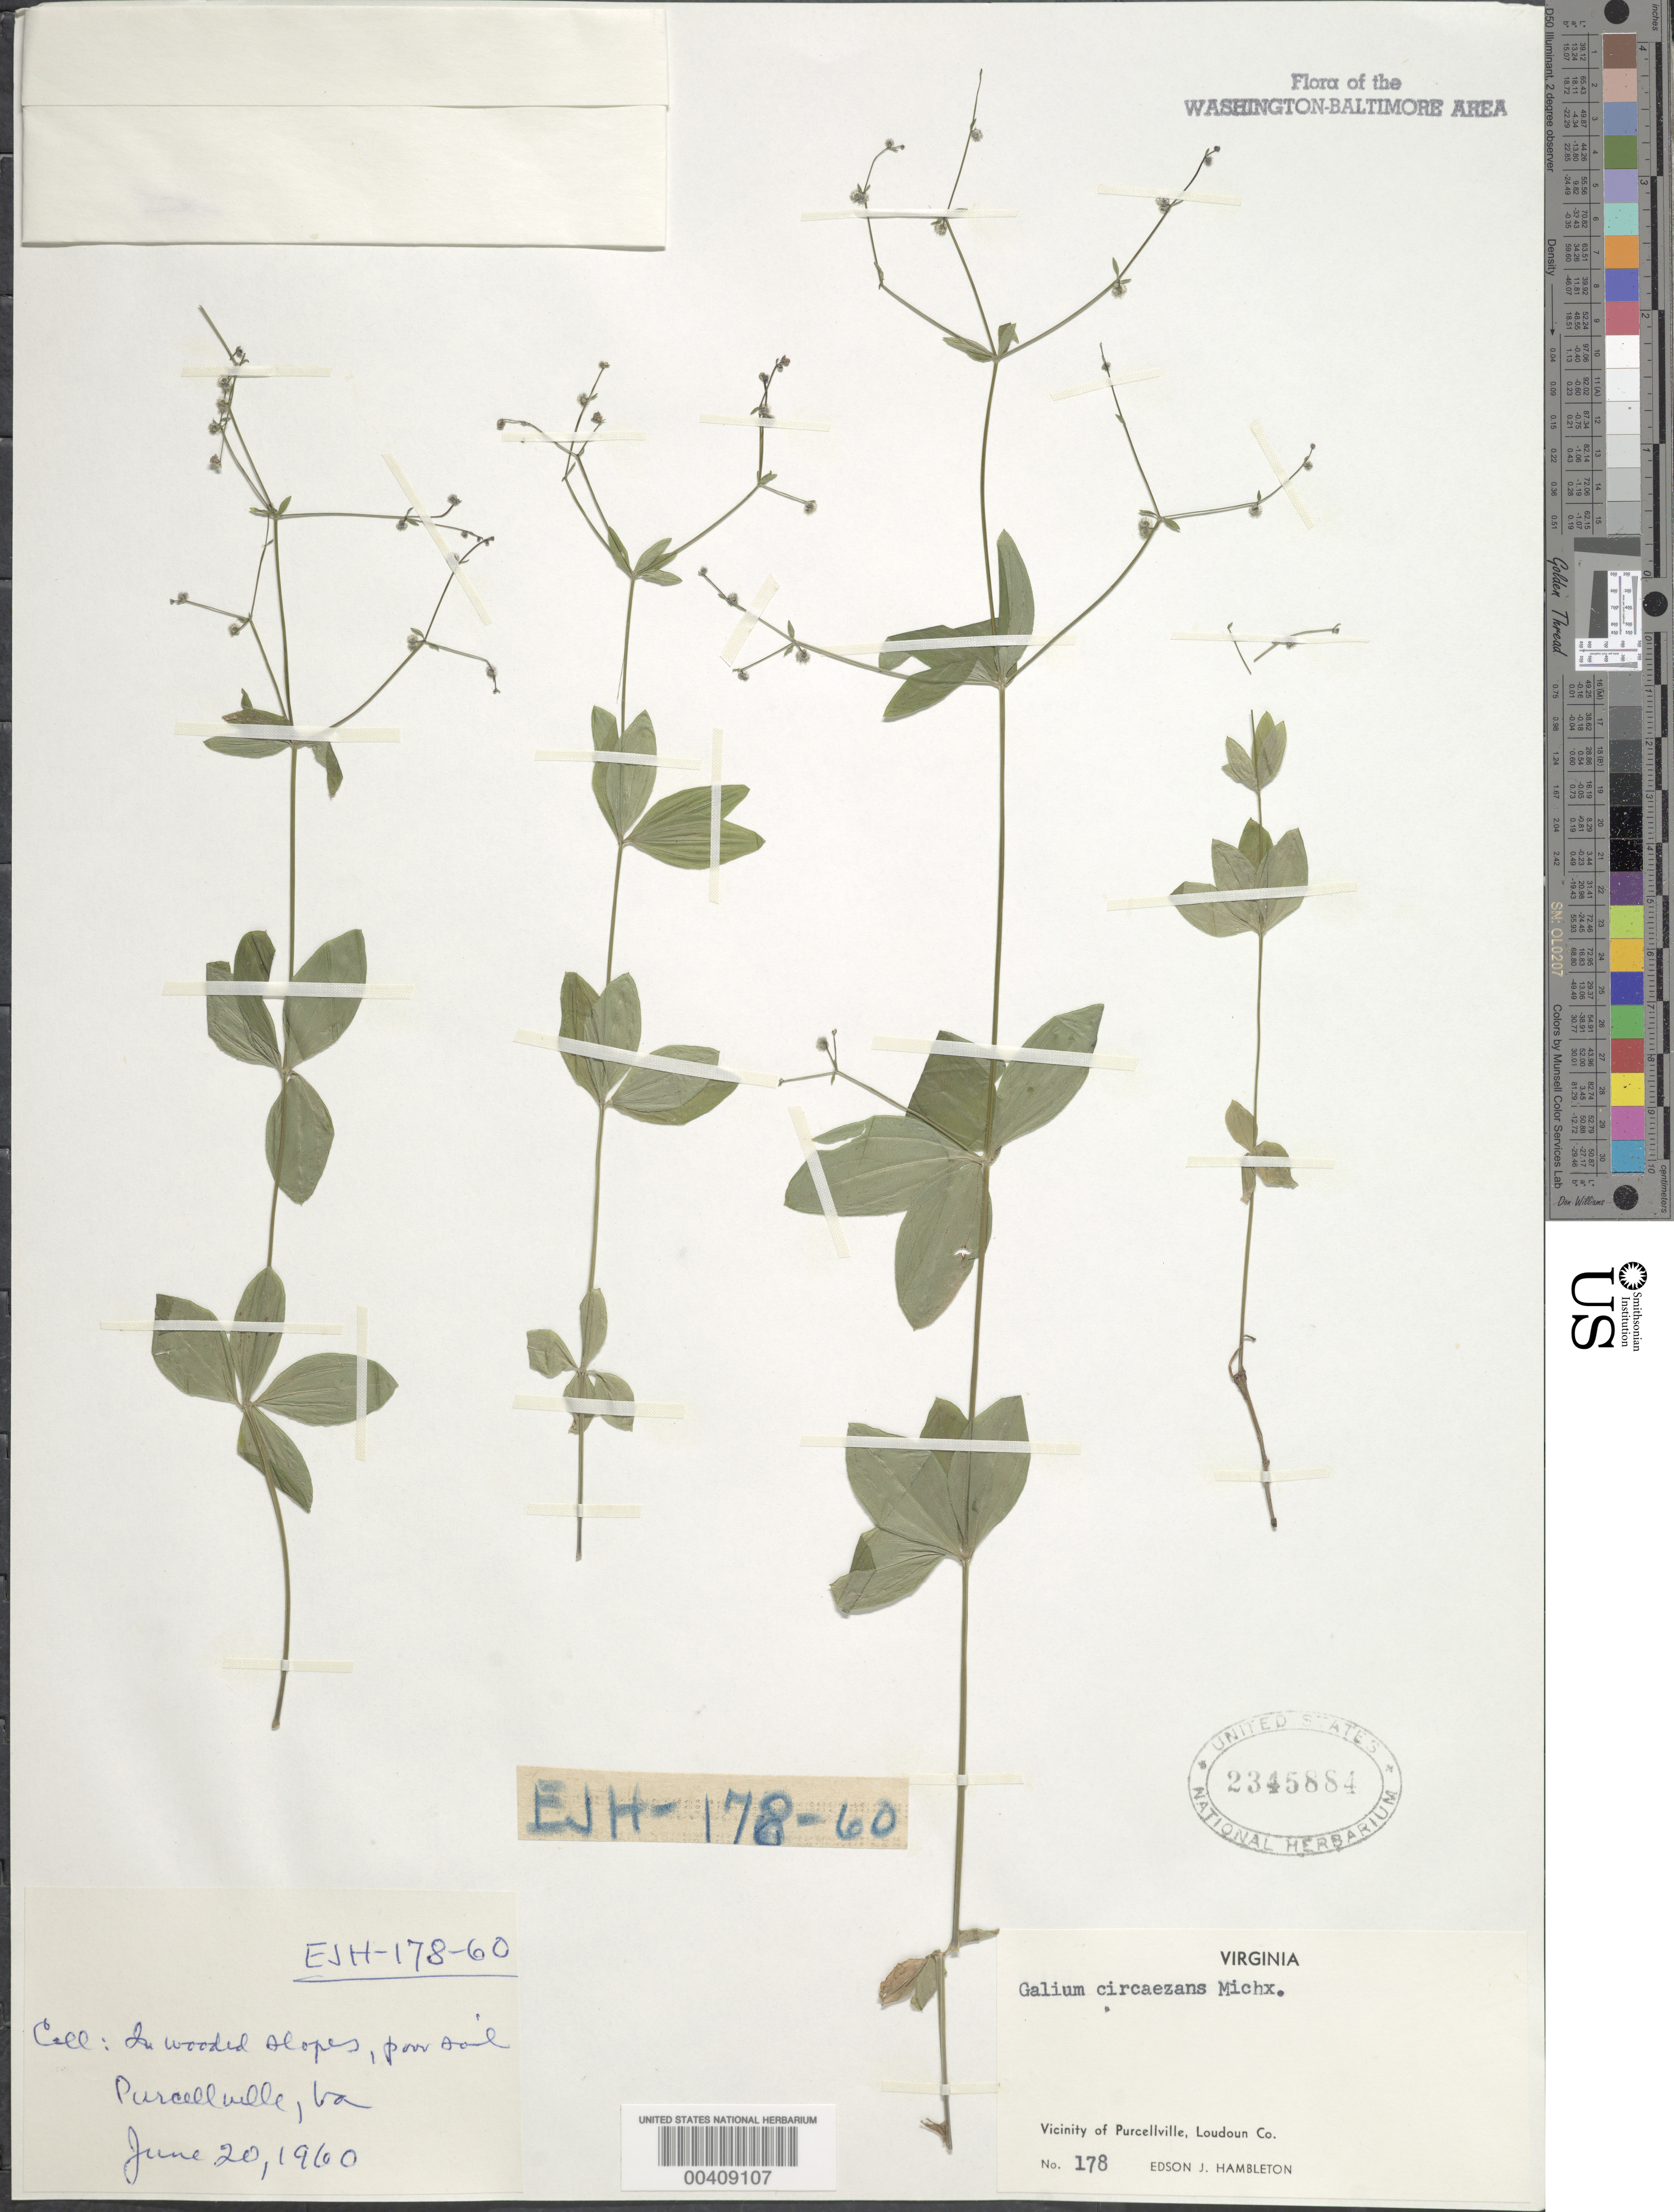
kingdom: Plantae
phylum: Tracheophyta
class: Magnoliopsida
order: Gentianales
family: Rubiaceae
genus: Galium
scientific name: Galium circaezans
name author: Michx.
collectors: E. Hambleton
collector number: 178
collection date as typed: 20 Jun 1960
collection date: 1960-06-20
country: United States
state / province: Virginia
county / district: Loudoun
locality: Purcellville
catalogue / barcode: US 2345884